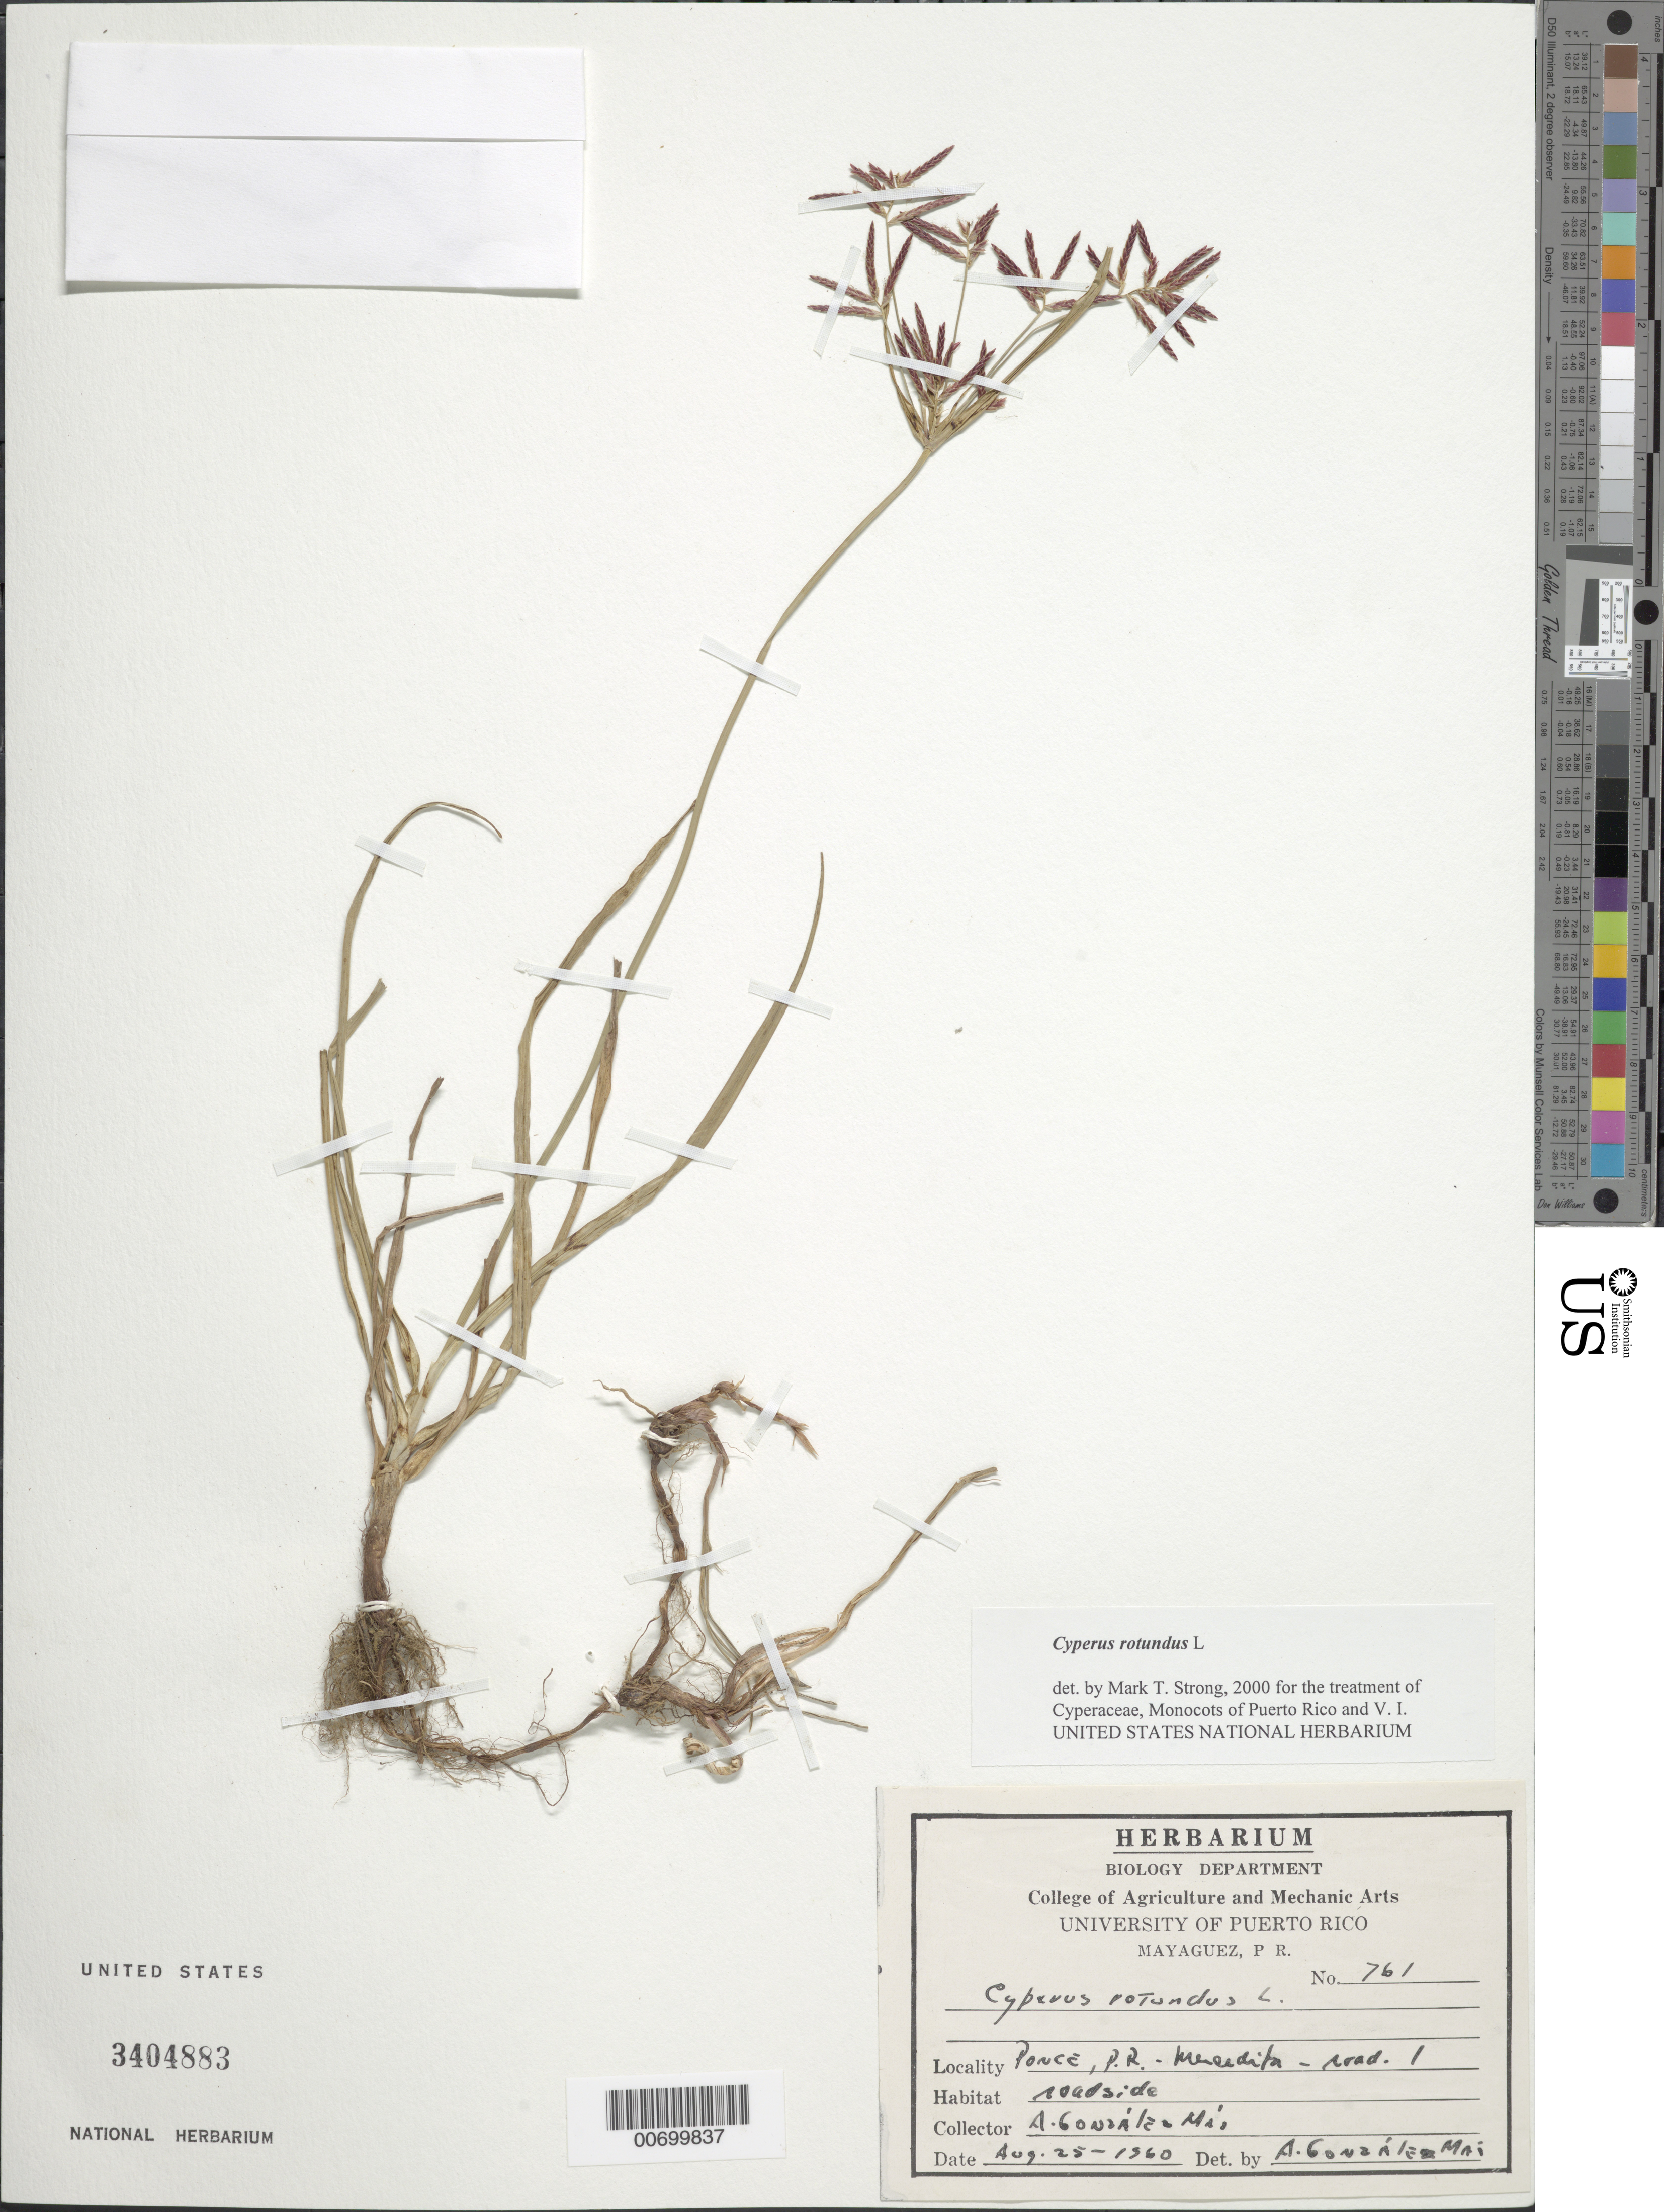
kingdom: Plantae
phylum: Tracheophyta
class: Liliopsida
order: Poales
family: Cyperaceae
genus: Cyperus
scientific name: Cyperus rotundus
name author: L.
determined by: Strong, M. T., (US), Smithsonian Institution - National Museum of Natural History (UNITED STATES)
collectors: A. González Más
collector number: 761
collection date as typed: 25 Aug 1960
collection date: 1960-08-25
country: Puerto Rico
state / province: Ponce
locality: Ponce: Meredita, Rd. 1.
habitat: Roadside.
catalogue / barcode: US 3404883